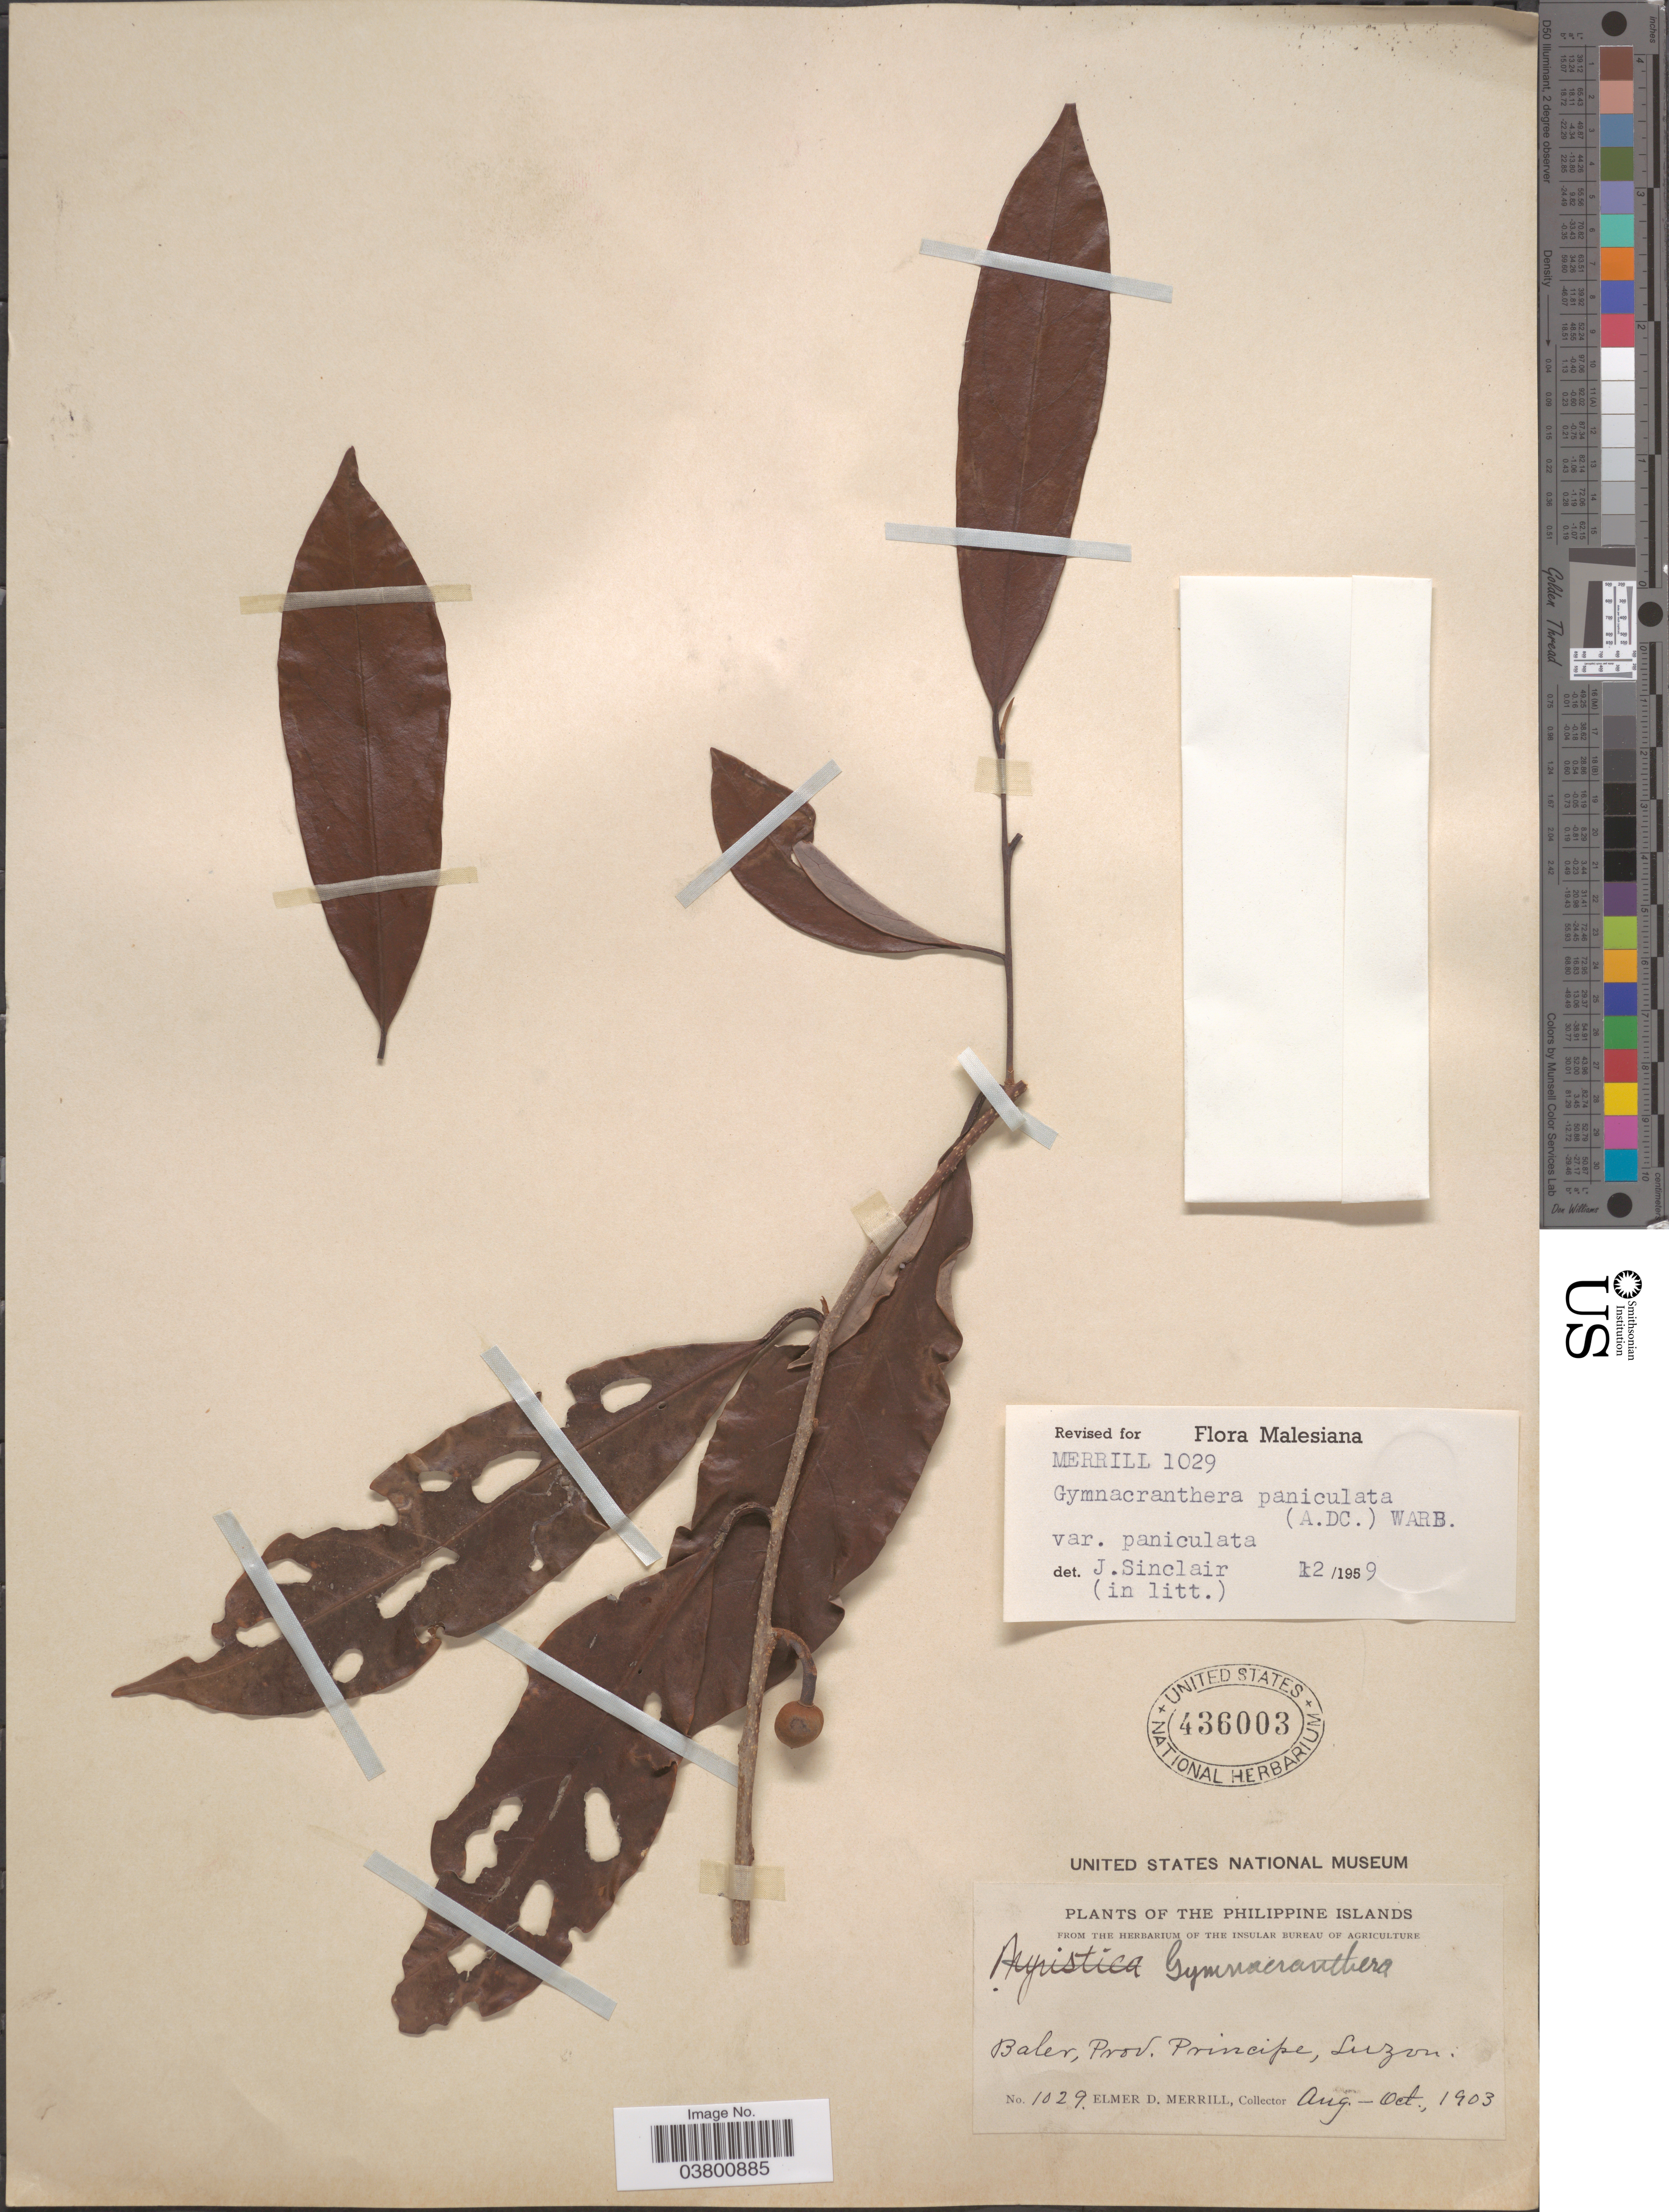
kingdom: Plantae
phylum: Tracheophyta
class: Magnoliopsida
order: Magnoliales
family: Myristicaceae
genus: Gymnacranthera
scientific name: Gymnacranthera paniculata var. paniculata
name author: (A. DC.) Warb.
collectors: E. D. Merrill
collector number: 1029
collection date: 1903-08/1903-10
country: Philippines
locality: Baler, Prov. Principe, Luzon.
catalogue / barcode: US 436003